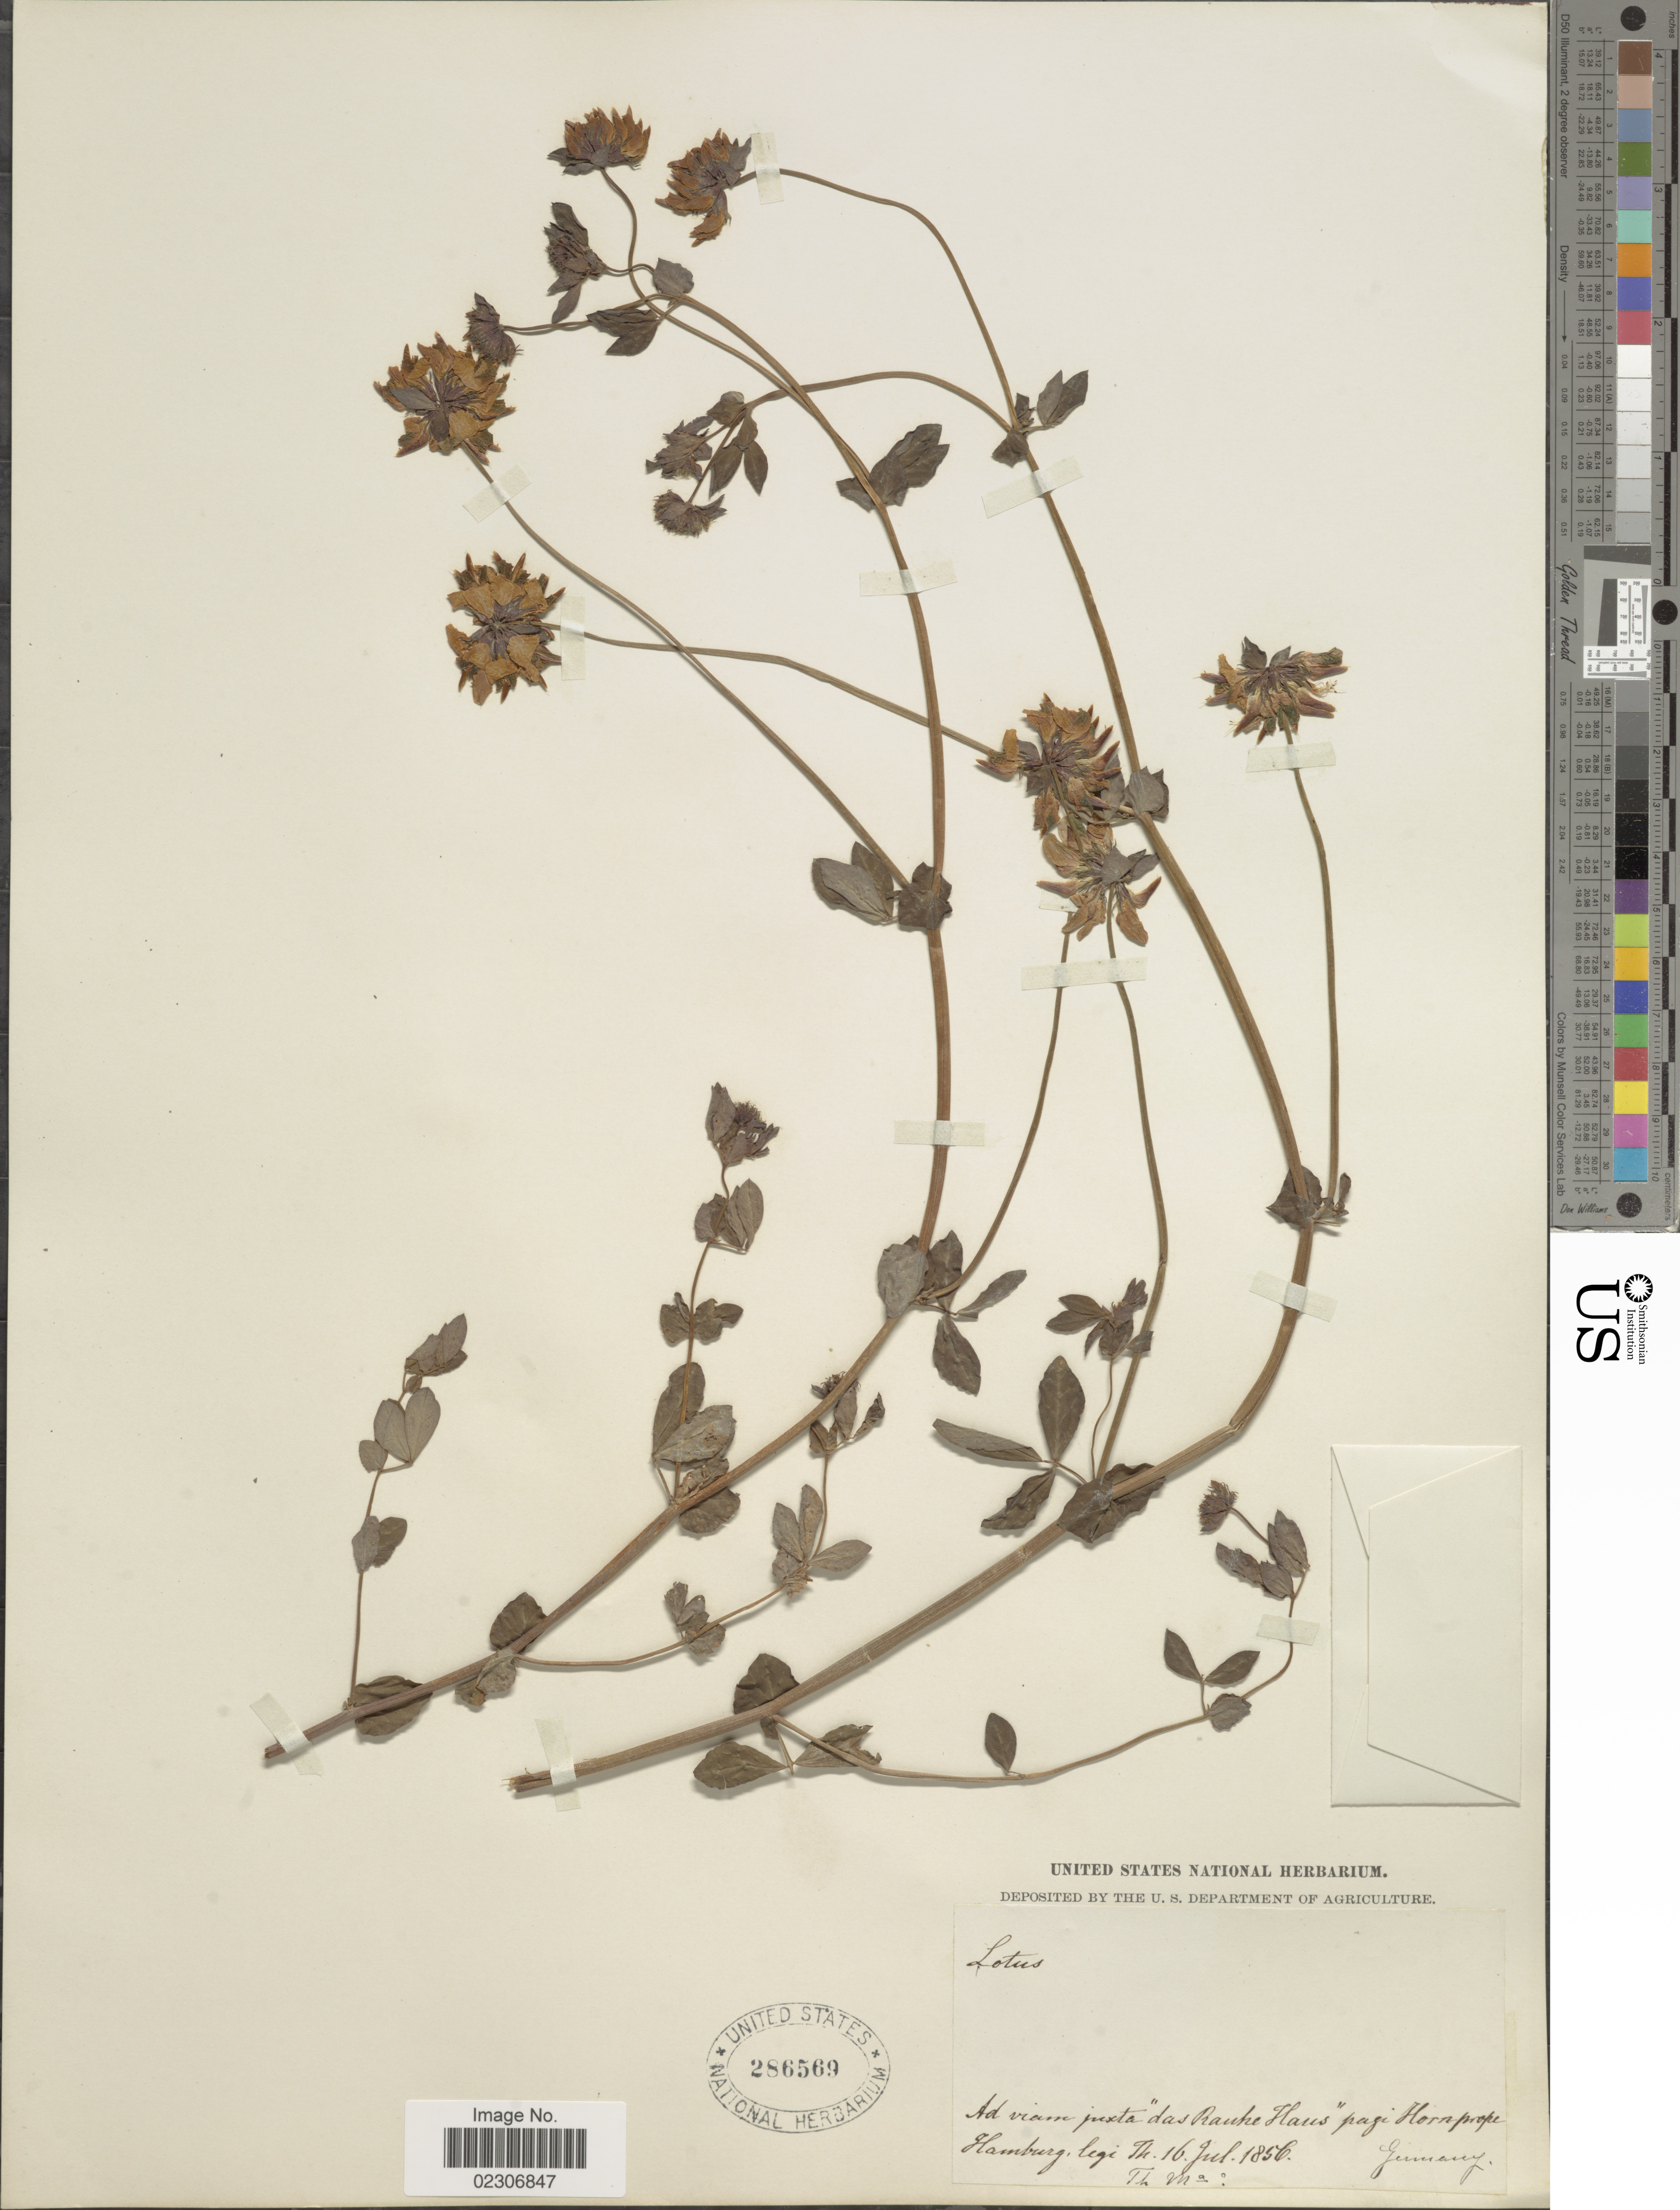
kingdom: Plantae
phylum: Tracheophyta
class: Magnoliopsida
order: Fabales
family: Fabaceae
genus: Lotus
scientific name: Lotus uliginosus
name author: Schkuhr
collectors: K. Thothathri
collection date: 1856-07-16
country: Germany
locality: Ad viam juxta "das Rauche Haus "pagi Horn prope Hamburg.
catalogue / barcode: US 2896569